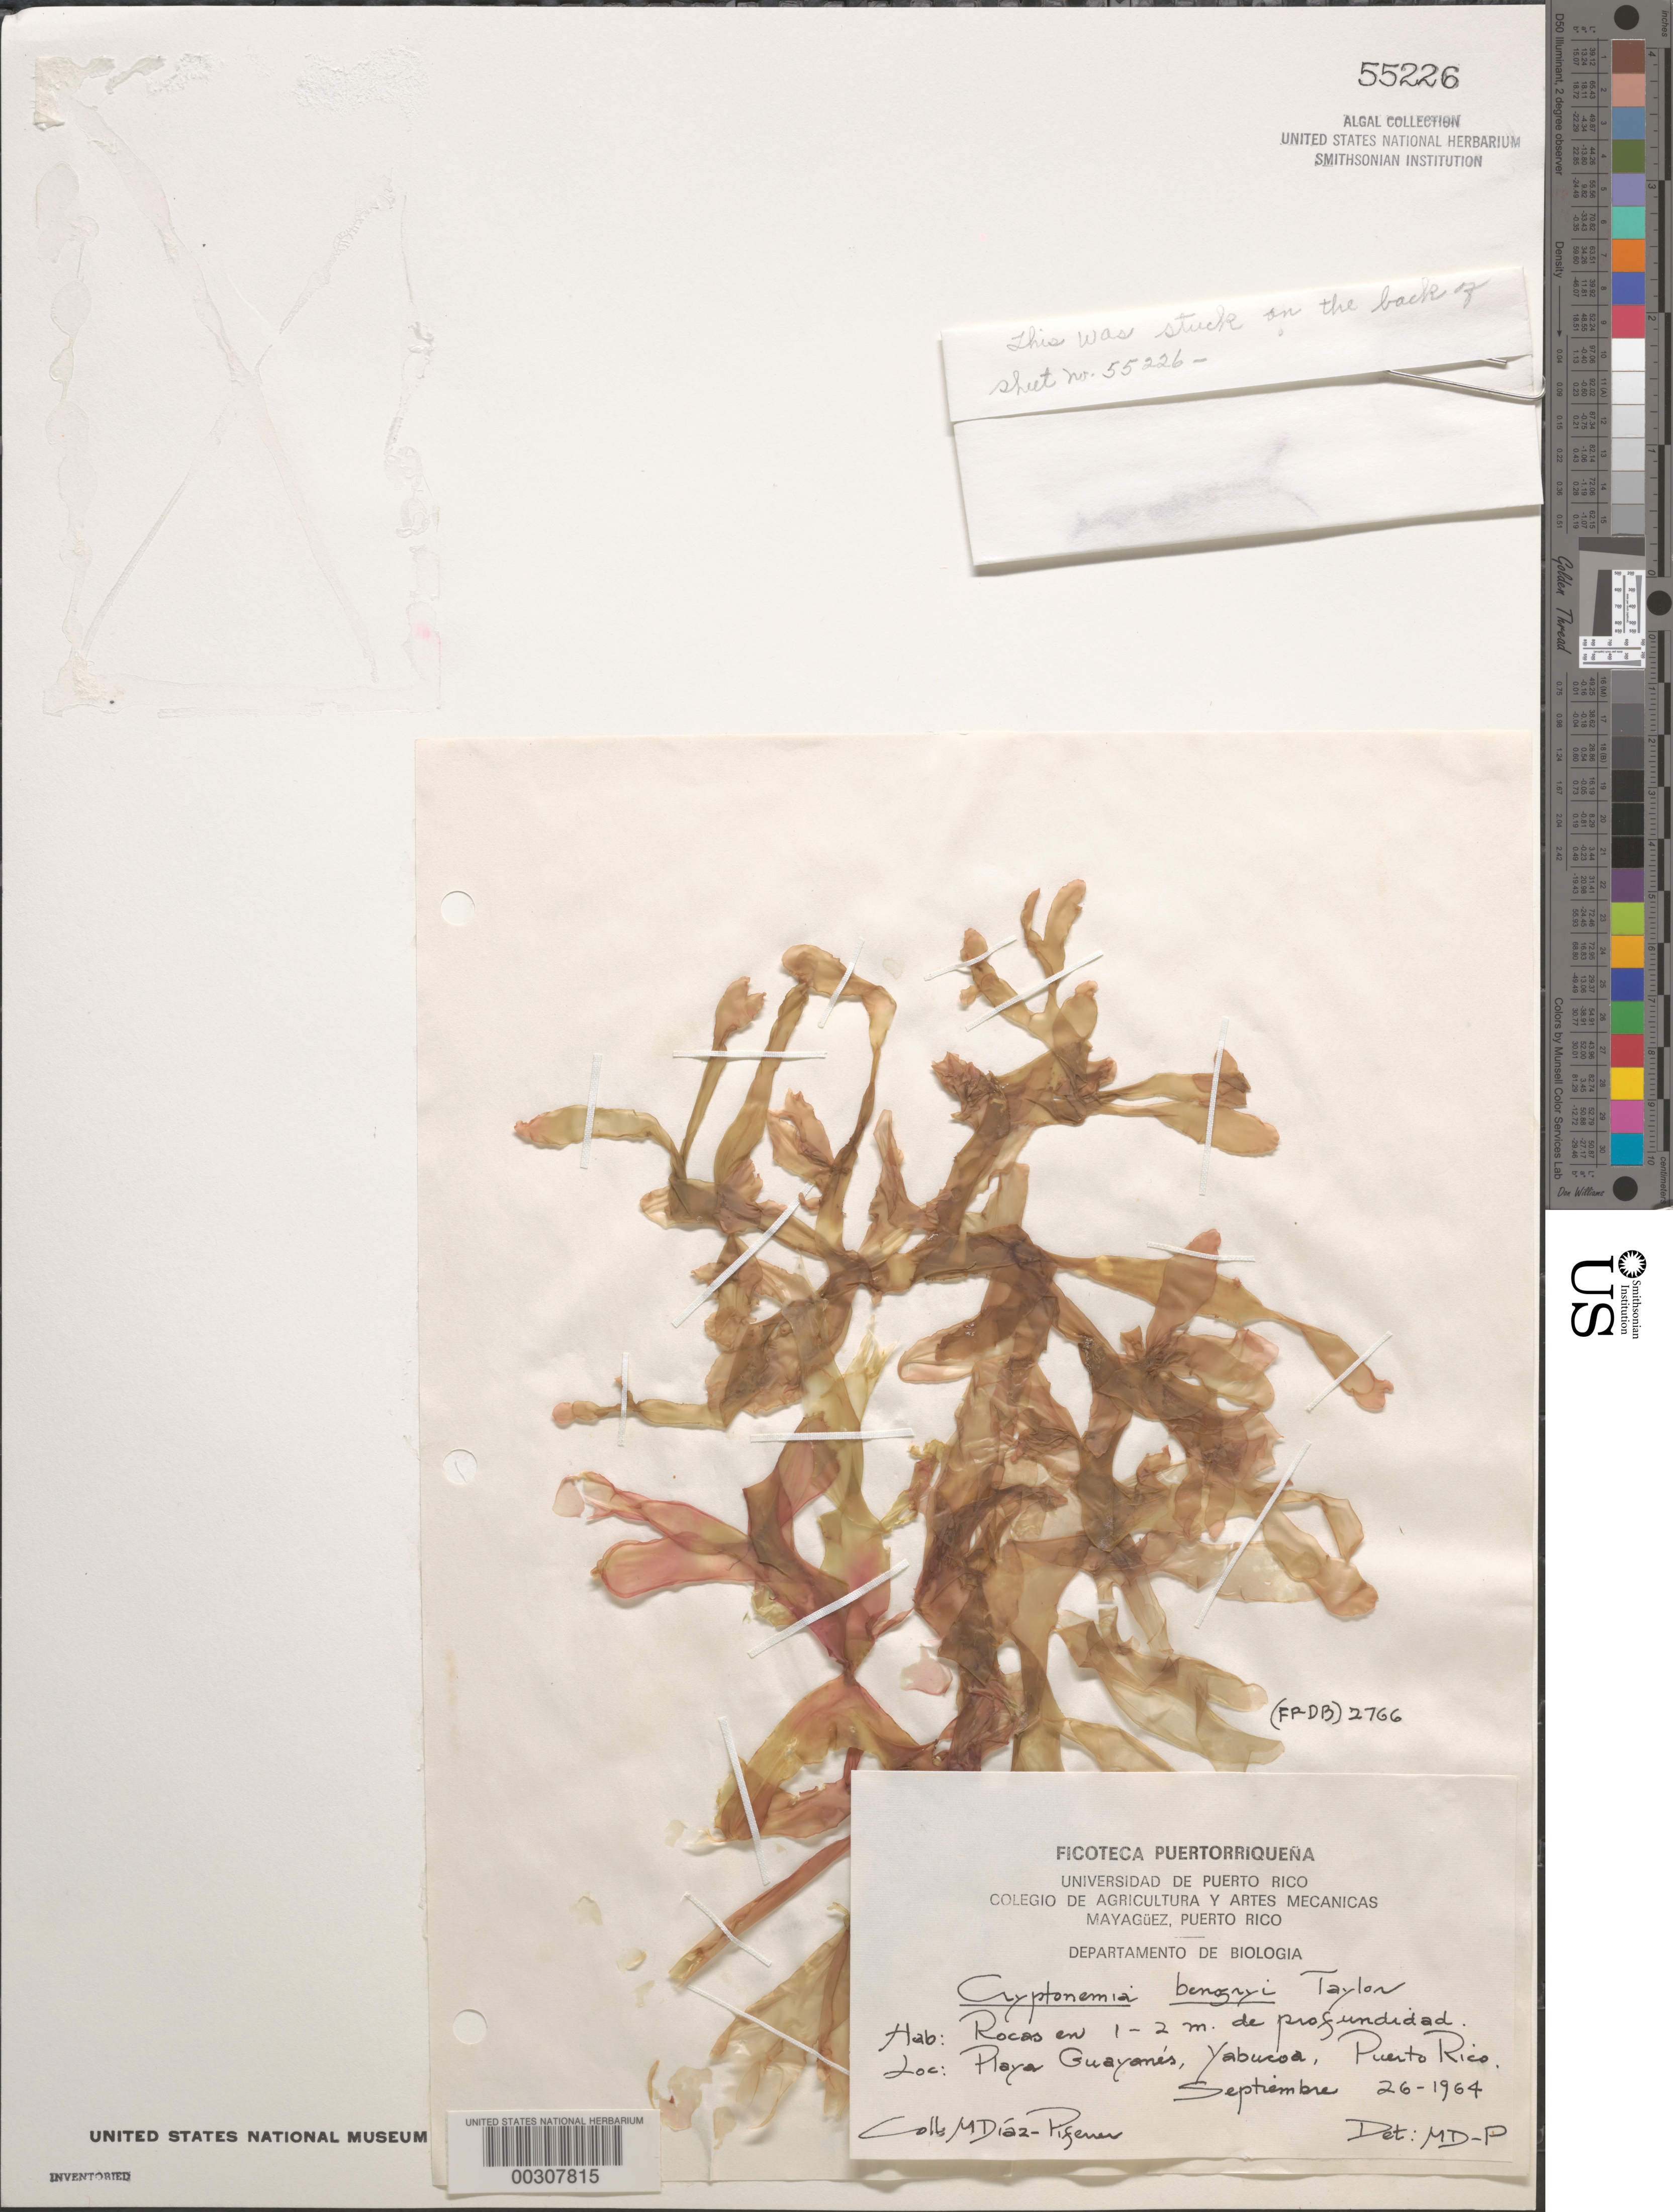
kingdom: Plantae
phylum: Rhodophyta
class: Florideophyceae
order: Halymeniales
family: Halymeniaceae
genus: Cryptonemia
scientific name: Cryptonemia bengryi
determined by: Diaz-Piferrer, M.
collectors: M. Diaz-Piferrer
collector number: (fp-db) 2766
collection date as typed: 26 Sep 1964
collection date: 1964-09-26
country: Puerto Rico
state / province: Yabucoa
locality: Playa Guayanes, Puerto Yabucoa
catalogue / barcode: US 55226